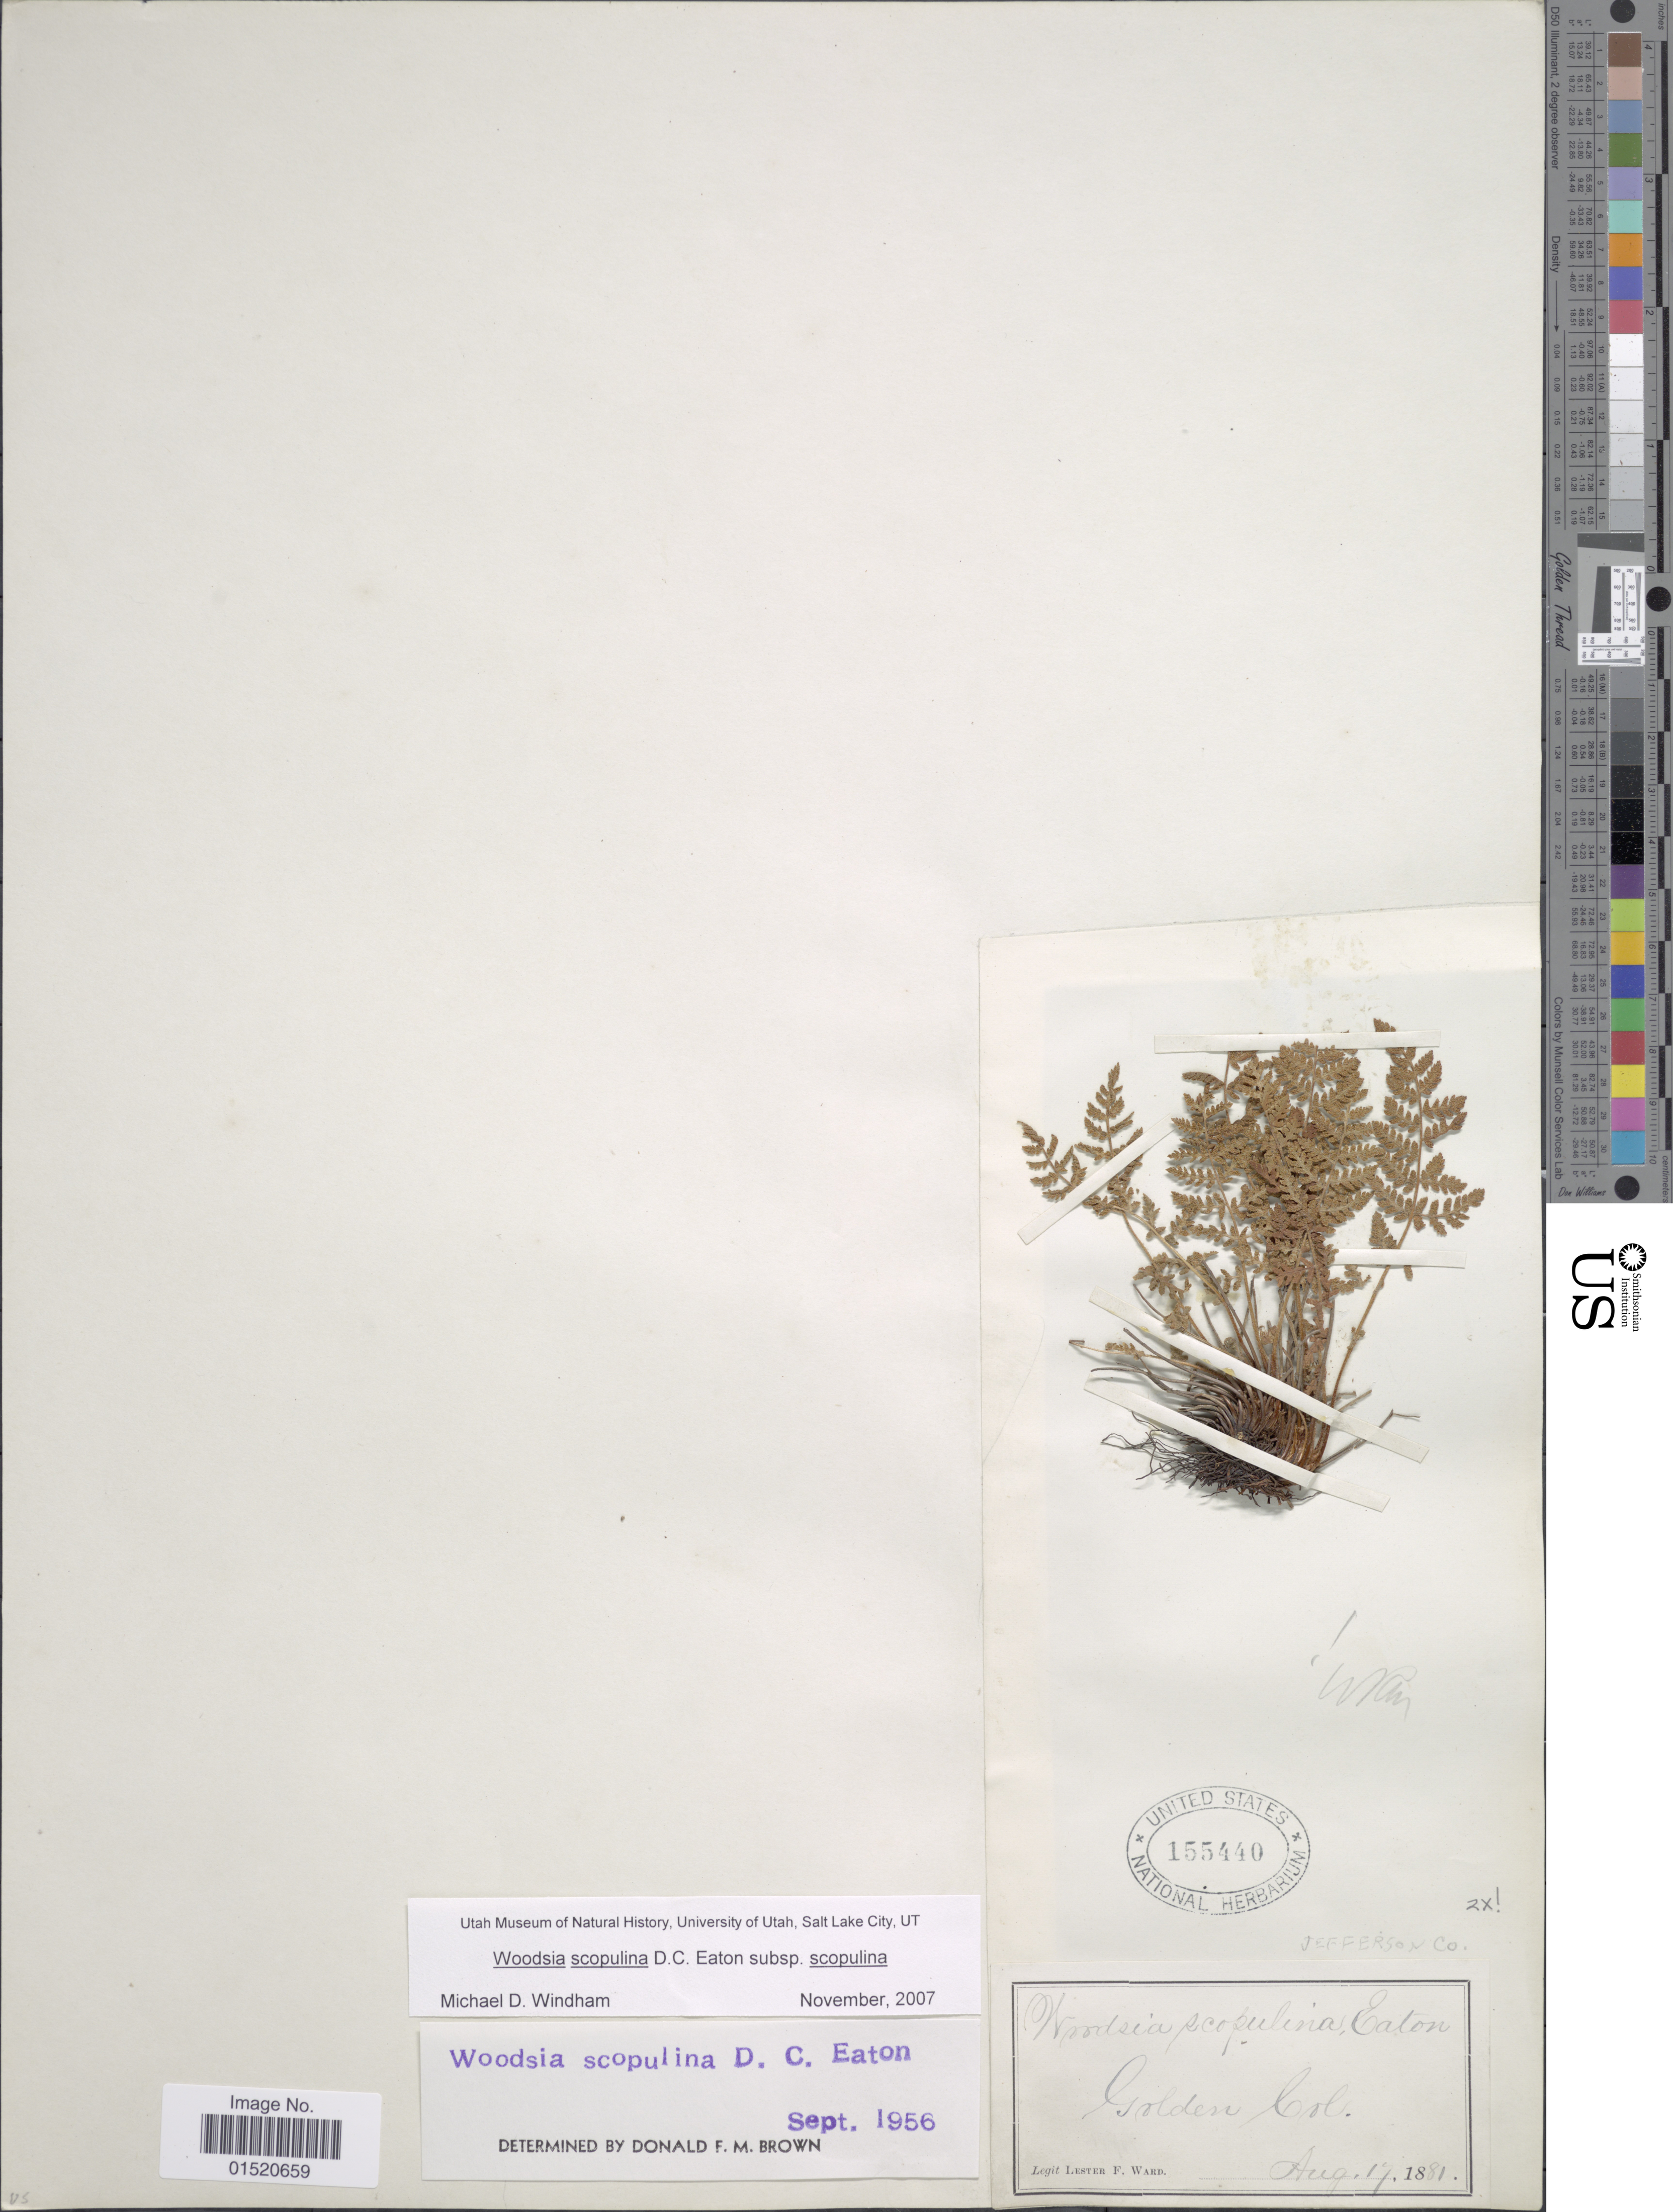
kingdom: Plantae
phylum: Tracheophyta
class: Polypodiopsida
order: Polypodiales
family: Woodsiaceae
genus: Woodsia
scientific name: Woodsia scopulina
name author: D.C. Eaton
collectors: L. F. Ward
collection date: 1881-08-17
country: United States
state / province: Colorado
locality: Goldencol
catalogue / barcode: US 155440